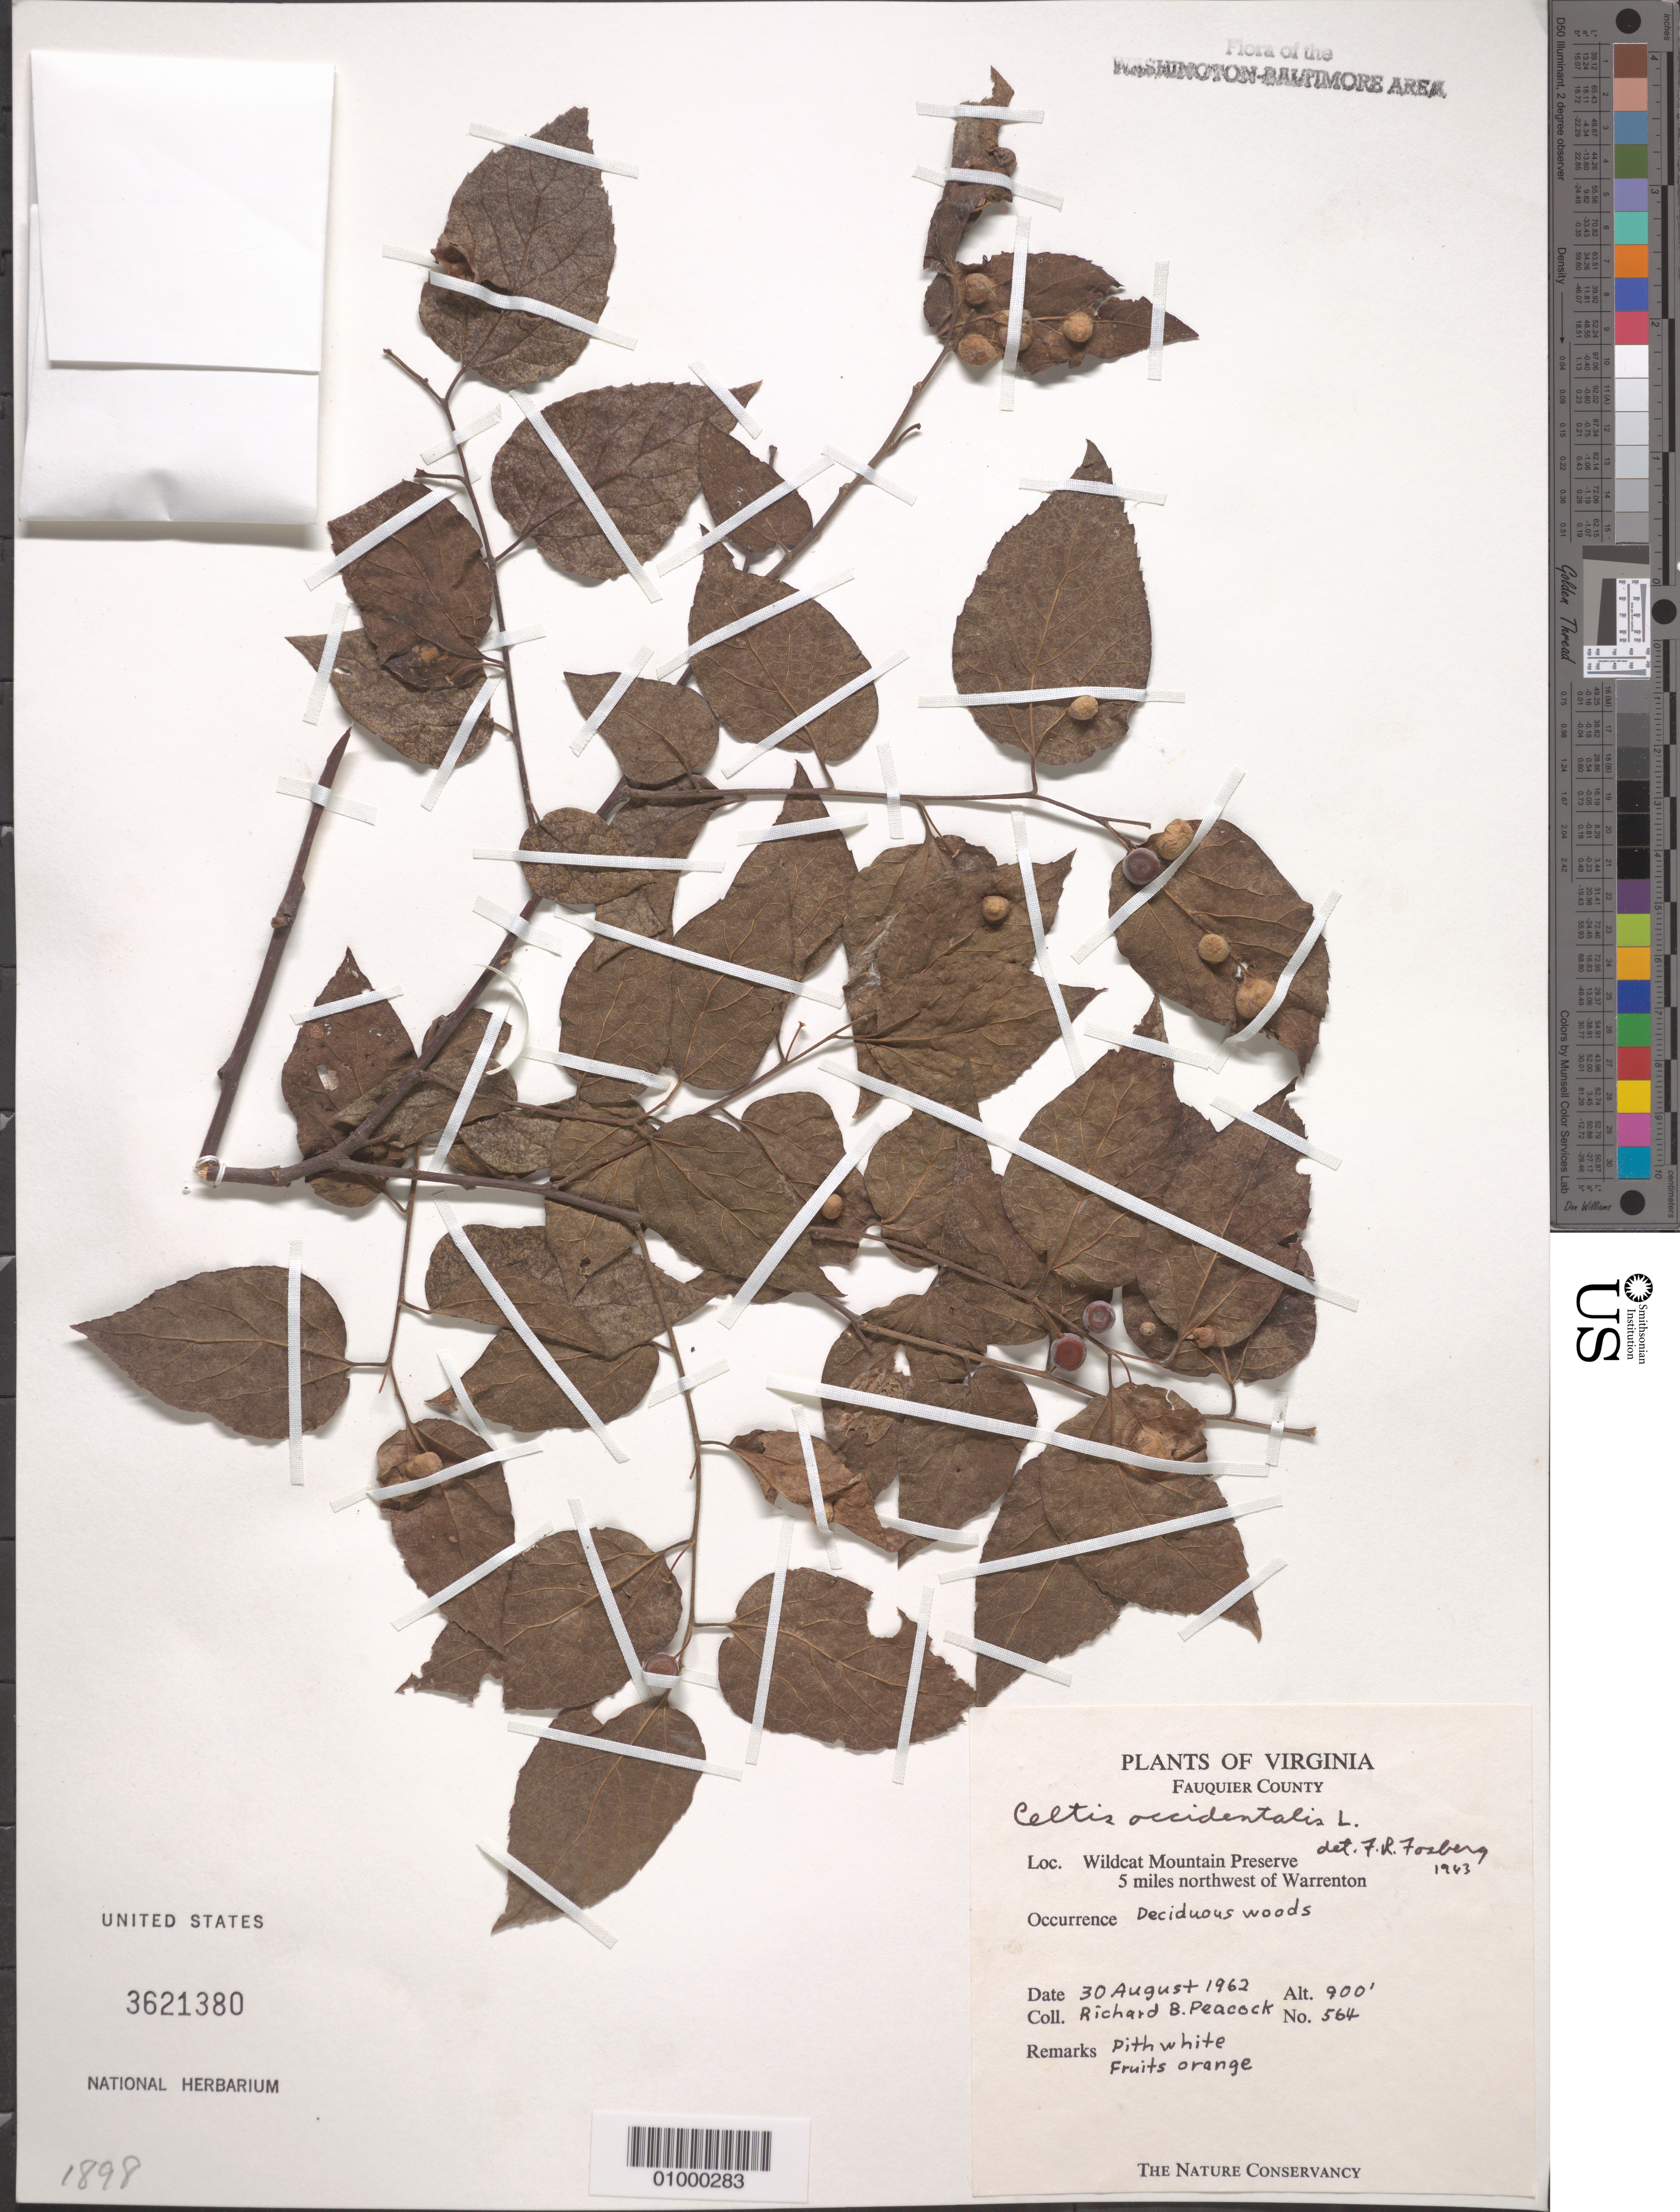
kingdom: Plantae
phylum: Tracheophyta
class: Magnoliopsida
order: Rosales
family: Cannabaceae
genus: Celtis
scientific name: Celtis occidentalis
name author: L.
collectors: R. Peacock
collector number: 564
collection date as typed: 30 Aug 1962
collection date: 1962-08-30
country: United States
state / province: Virginia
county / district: Fauquier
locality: Wildcat Mountain Preserve, 5 miles northwest of Warrenton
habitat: deciduous woods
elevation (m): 335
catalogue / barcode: US 3621380